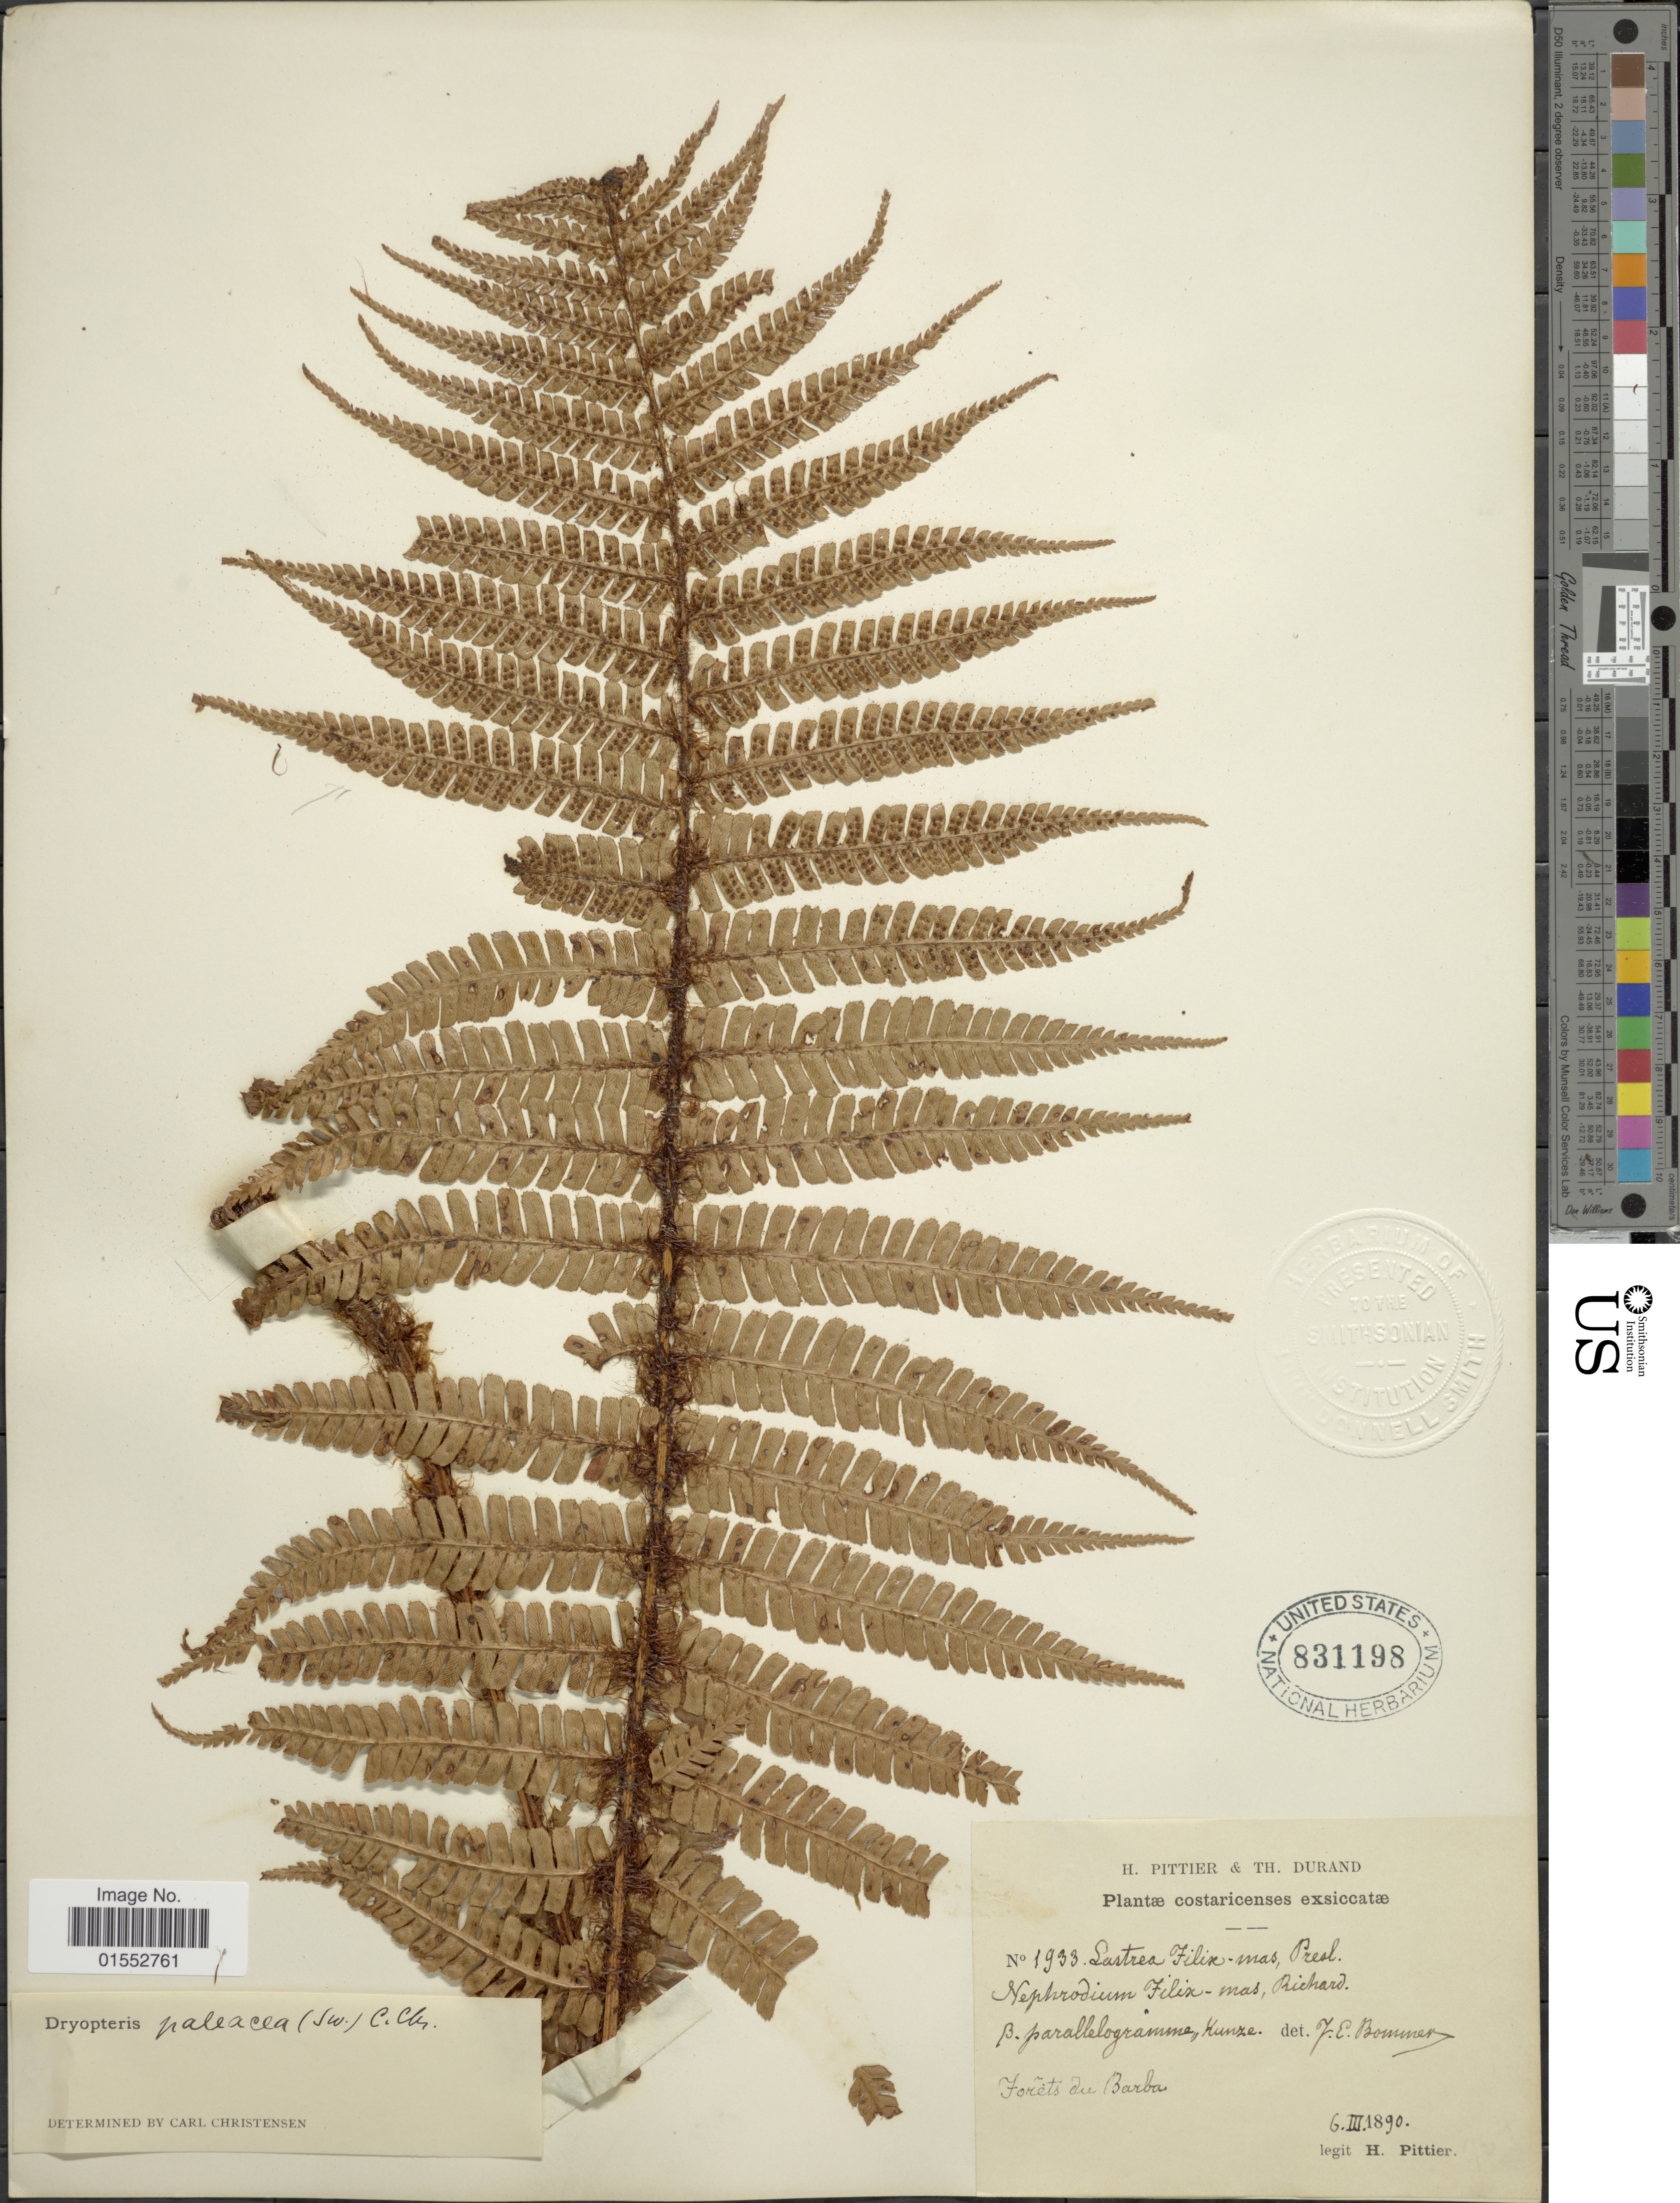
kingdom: Plantae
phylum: Tracheophyta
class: Polypodiopsida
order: Polypodiales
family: Dryopteridaceae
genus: Dryopteris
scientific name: Dryopteris wallichiana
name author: (Spreng.) Hyl.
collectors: H. F. Pittier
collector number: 1933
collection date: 1890-03-06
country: Costa Rica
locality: Forêts du Barba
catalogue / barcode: US 831198